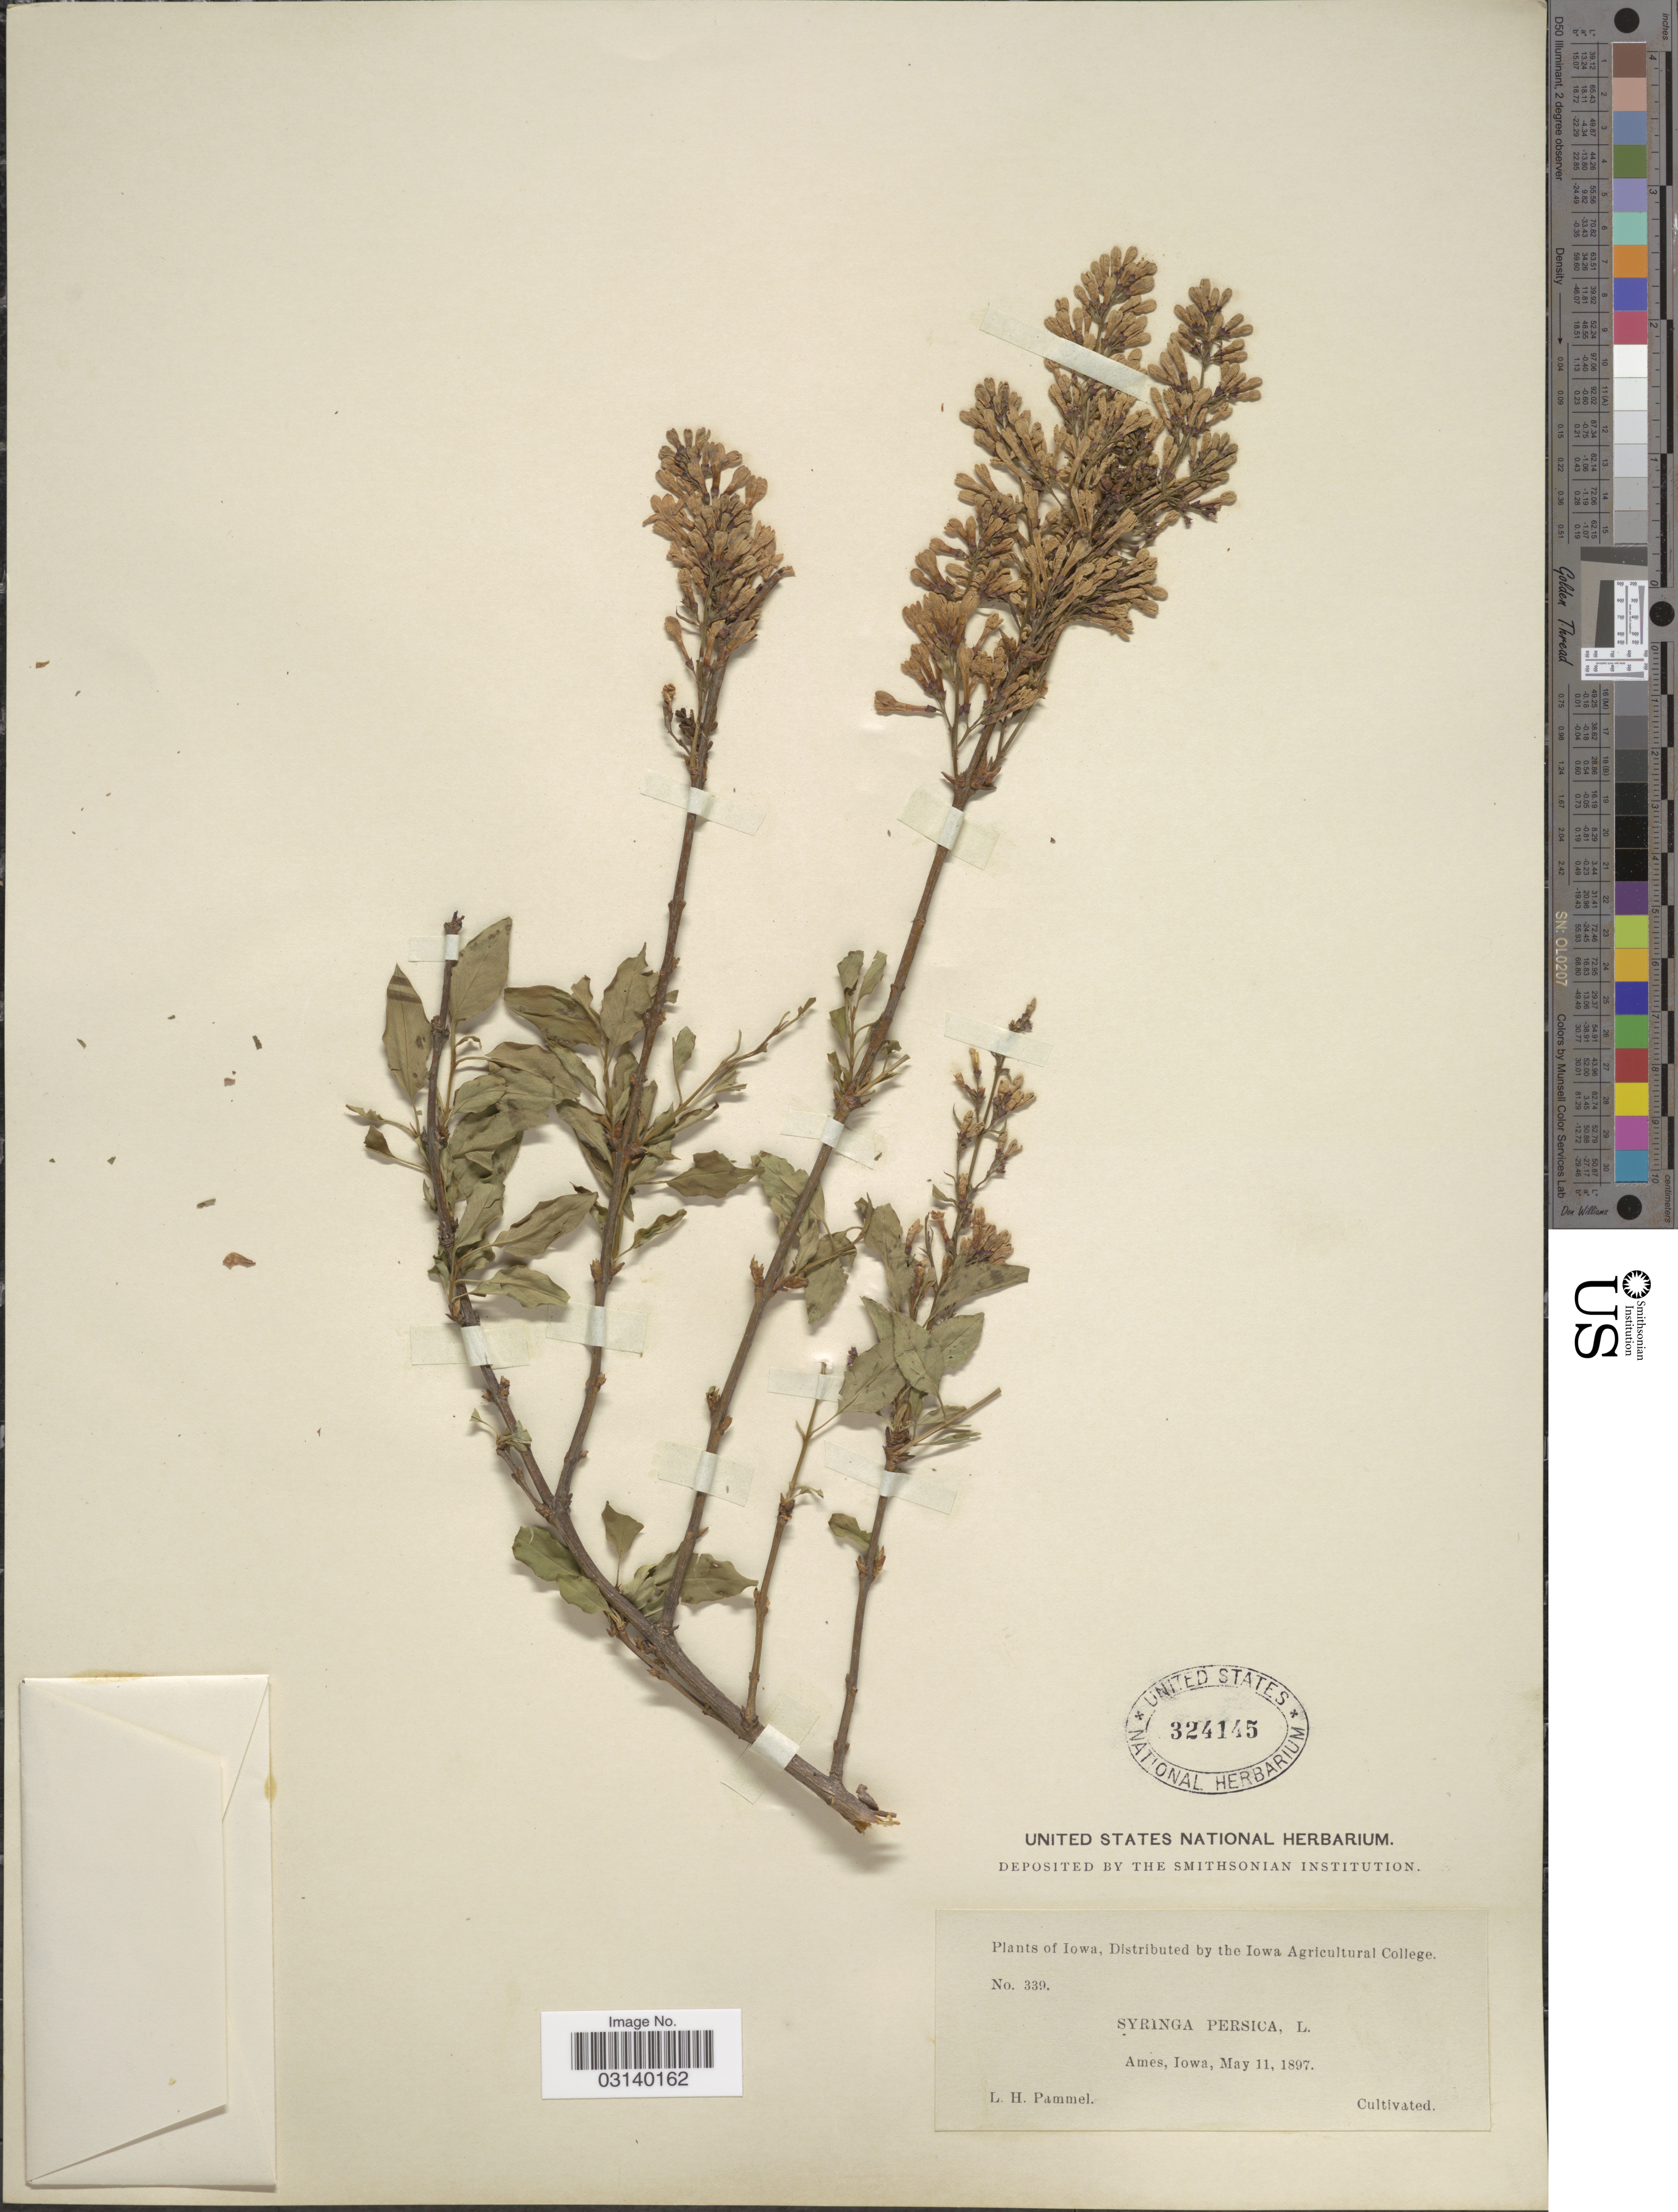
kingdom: Plantae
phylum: Tracheophyta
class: Magnoliopsida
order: Lamiales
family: Oleaceae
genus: Syringa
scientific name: Syringa persica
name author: L.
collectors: L. Pammel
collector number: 339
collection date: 1897-05-11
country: United States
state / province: Iowa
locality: Ames.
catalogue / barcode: US 324145